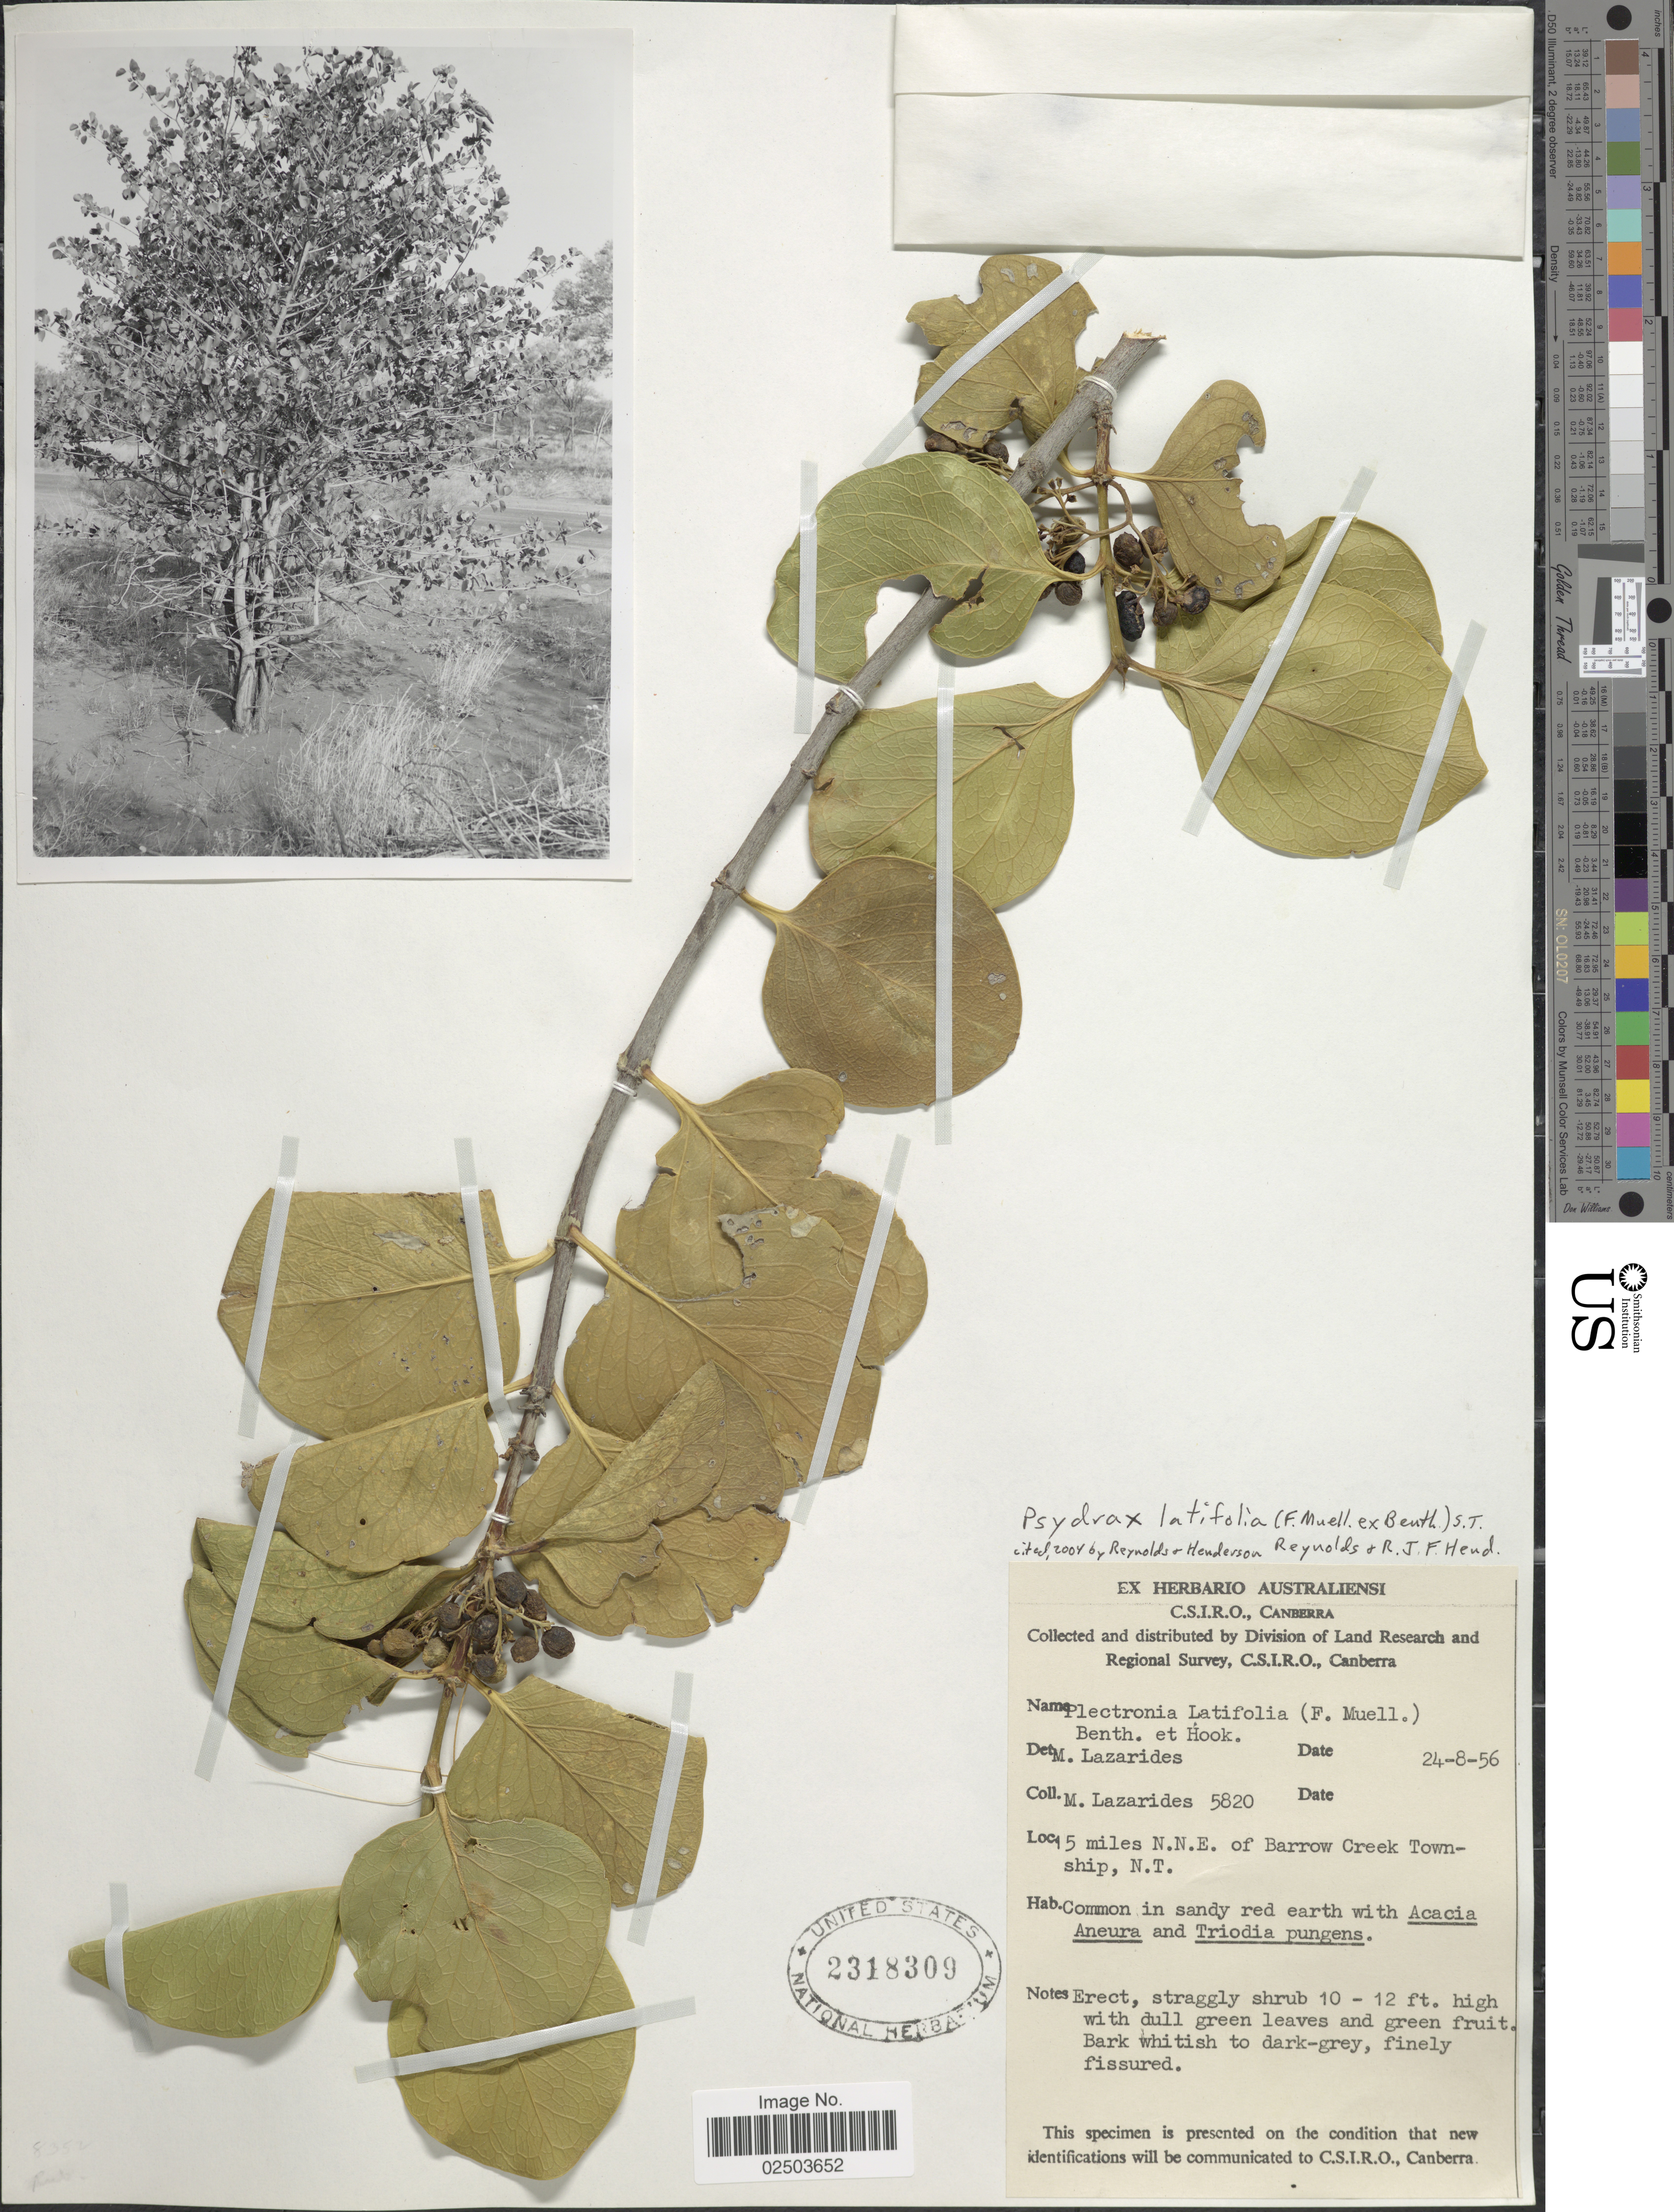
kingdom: Plantae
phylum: Tracheophyta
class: Magnoliopsida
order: Gentianales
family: Rubiaceae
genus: Psydrax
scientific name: Psydrax latifolia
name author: (F. Muell. ex Benth.) S. T. Reynolds & R.J.F. Hend.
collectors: M. Lazarides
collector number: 5820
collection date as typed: Transcribed d/m/y: 24/8/56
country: Australia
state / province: Northern Territory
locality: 5 miles N.N.E. of Barrow Creek Township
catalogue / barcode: US 2318309